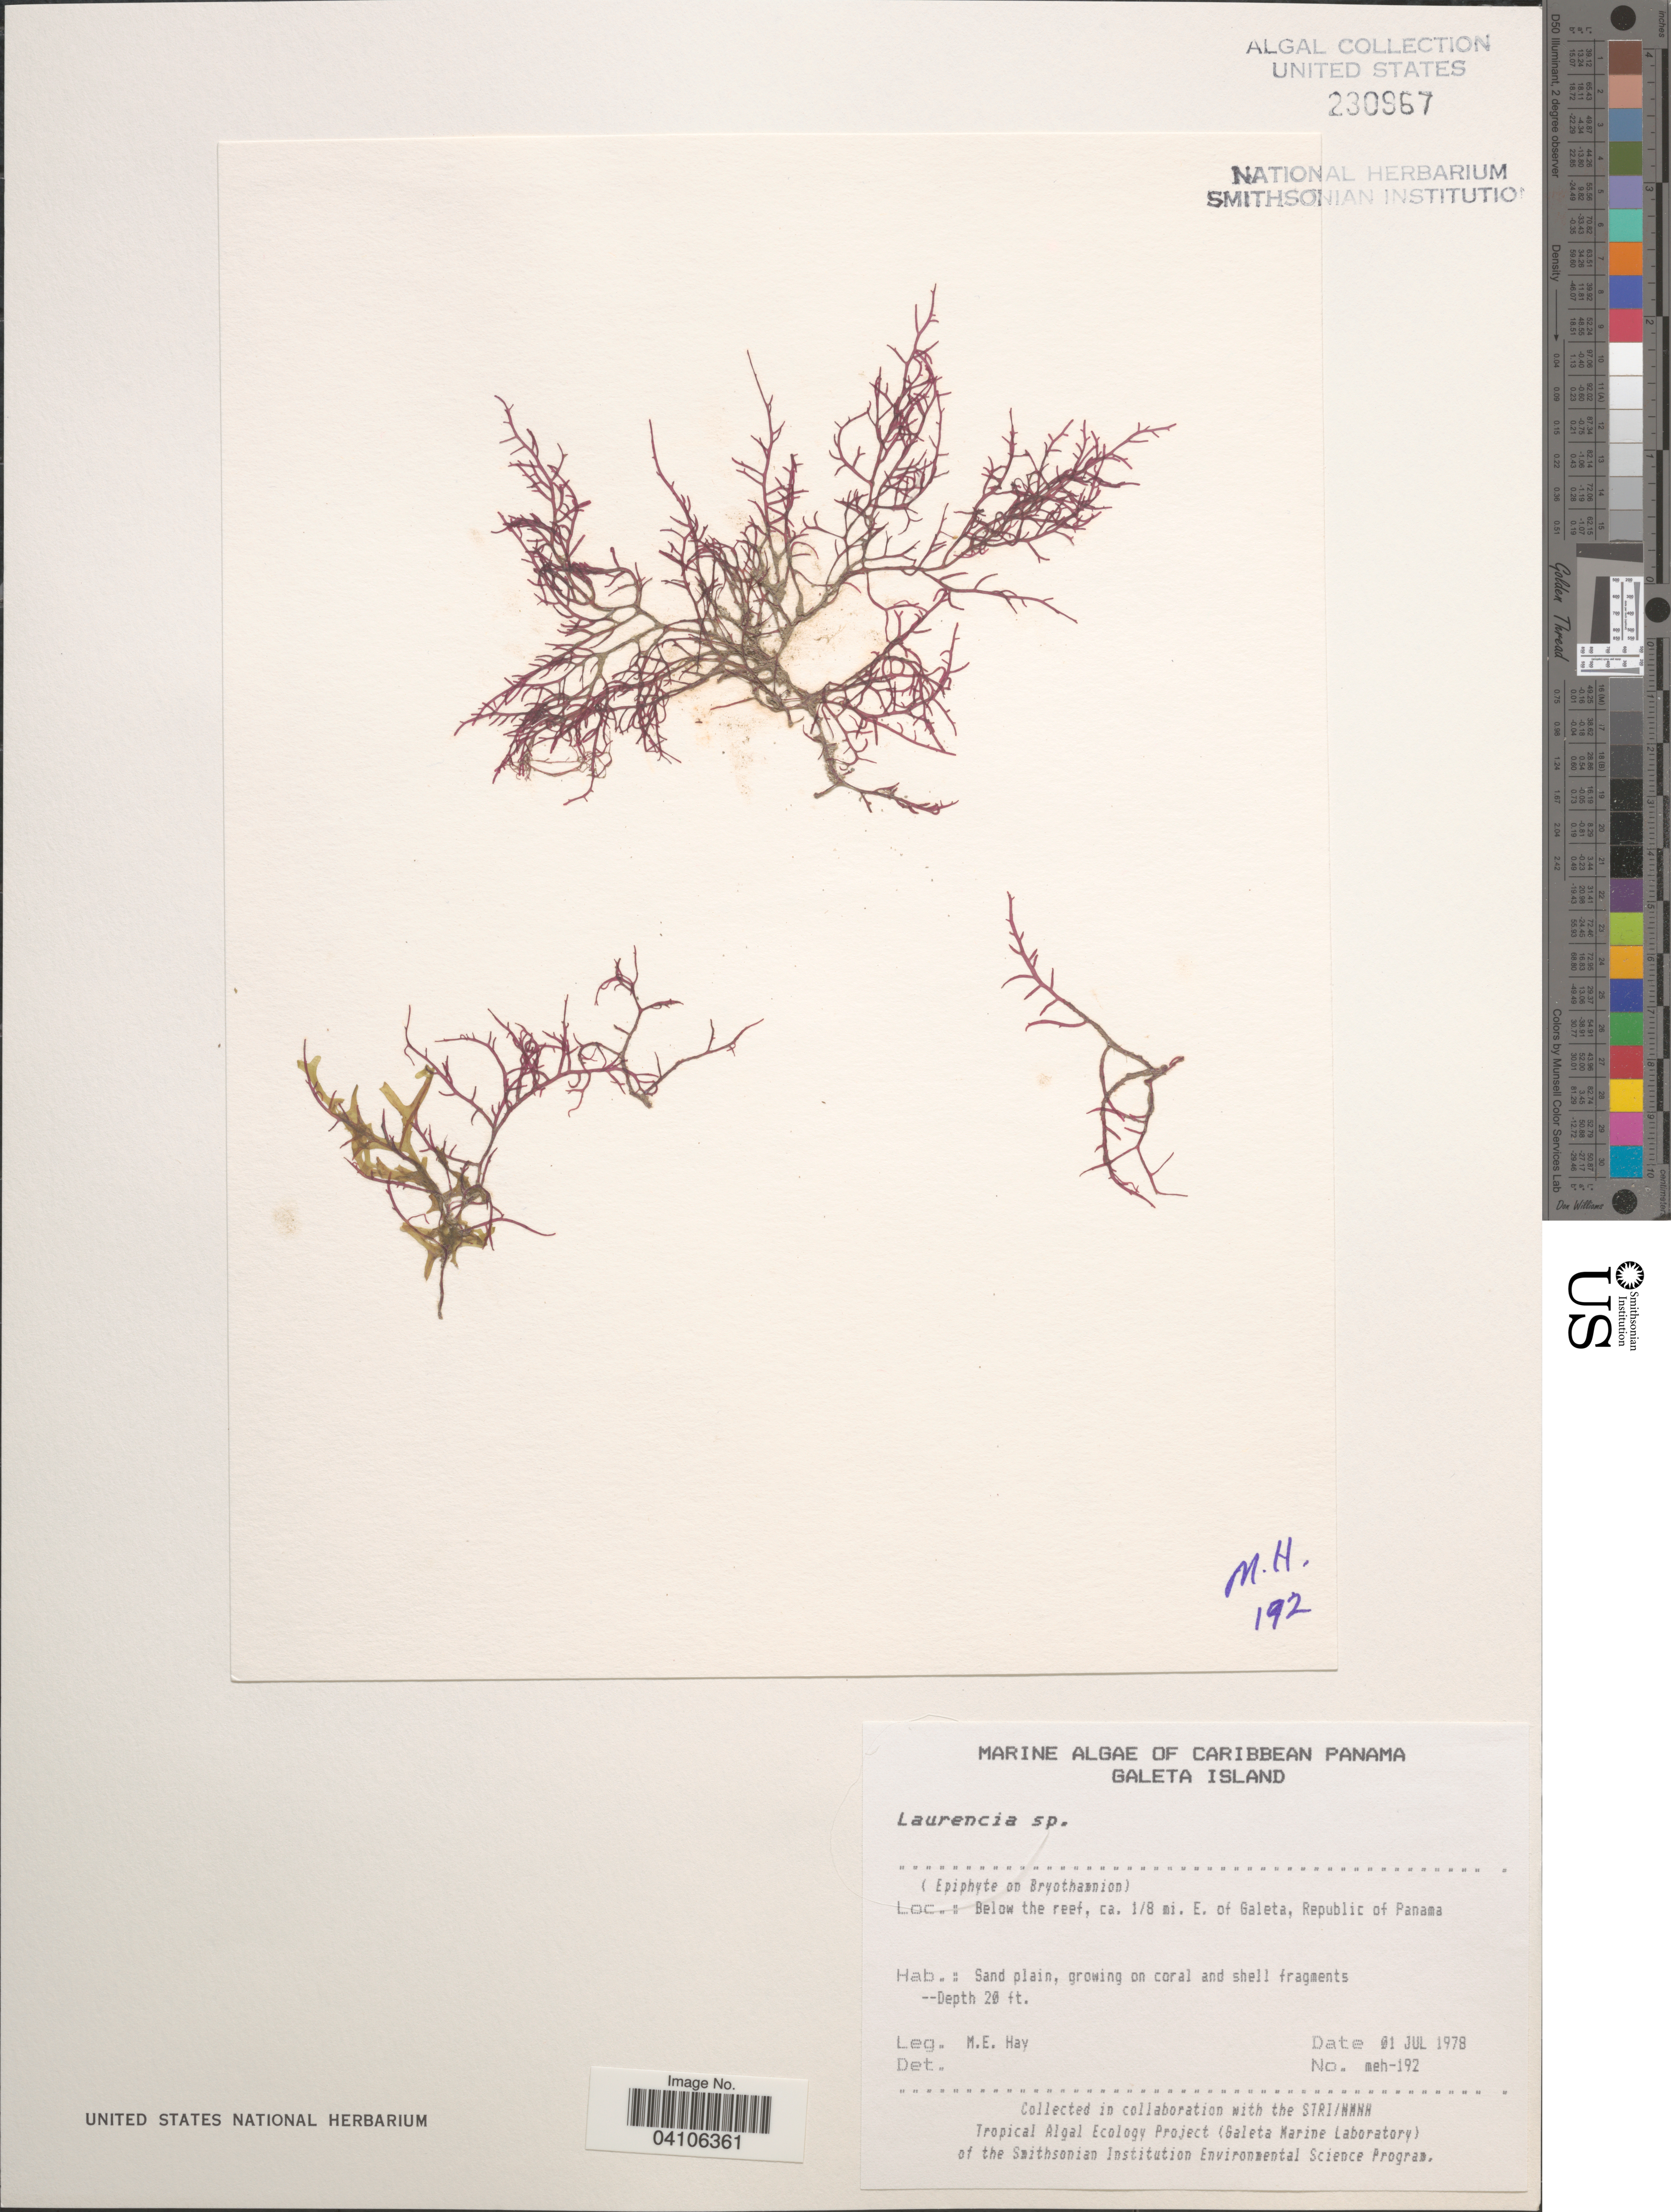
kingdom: Plantae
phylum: Rhodophyta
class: Florideophyceae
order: Ceramiales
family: Rhodomelaceae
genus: Laurencia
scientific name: Laurencia sp.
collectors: M. E. Hay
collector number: meh-192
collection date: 1978-07-01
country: Panama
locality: Caribbean Panama. Galeta Island. Below the reef, ca. ⅛ mi. E. of Galeta, Republic of Panama.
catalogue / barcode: US 230967